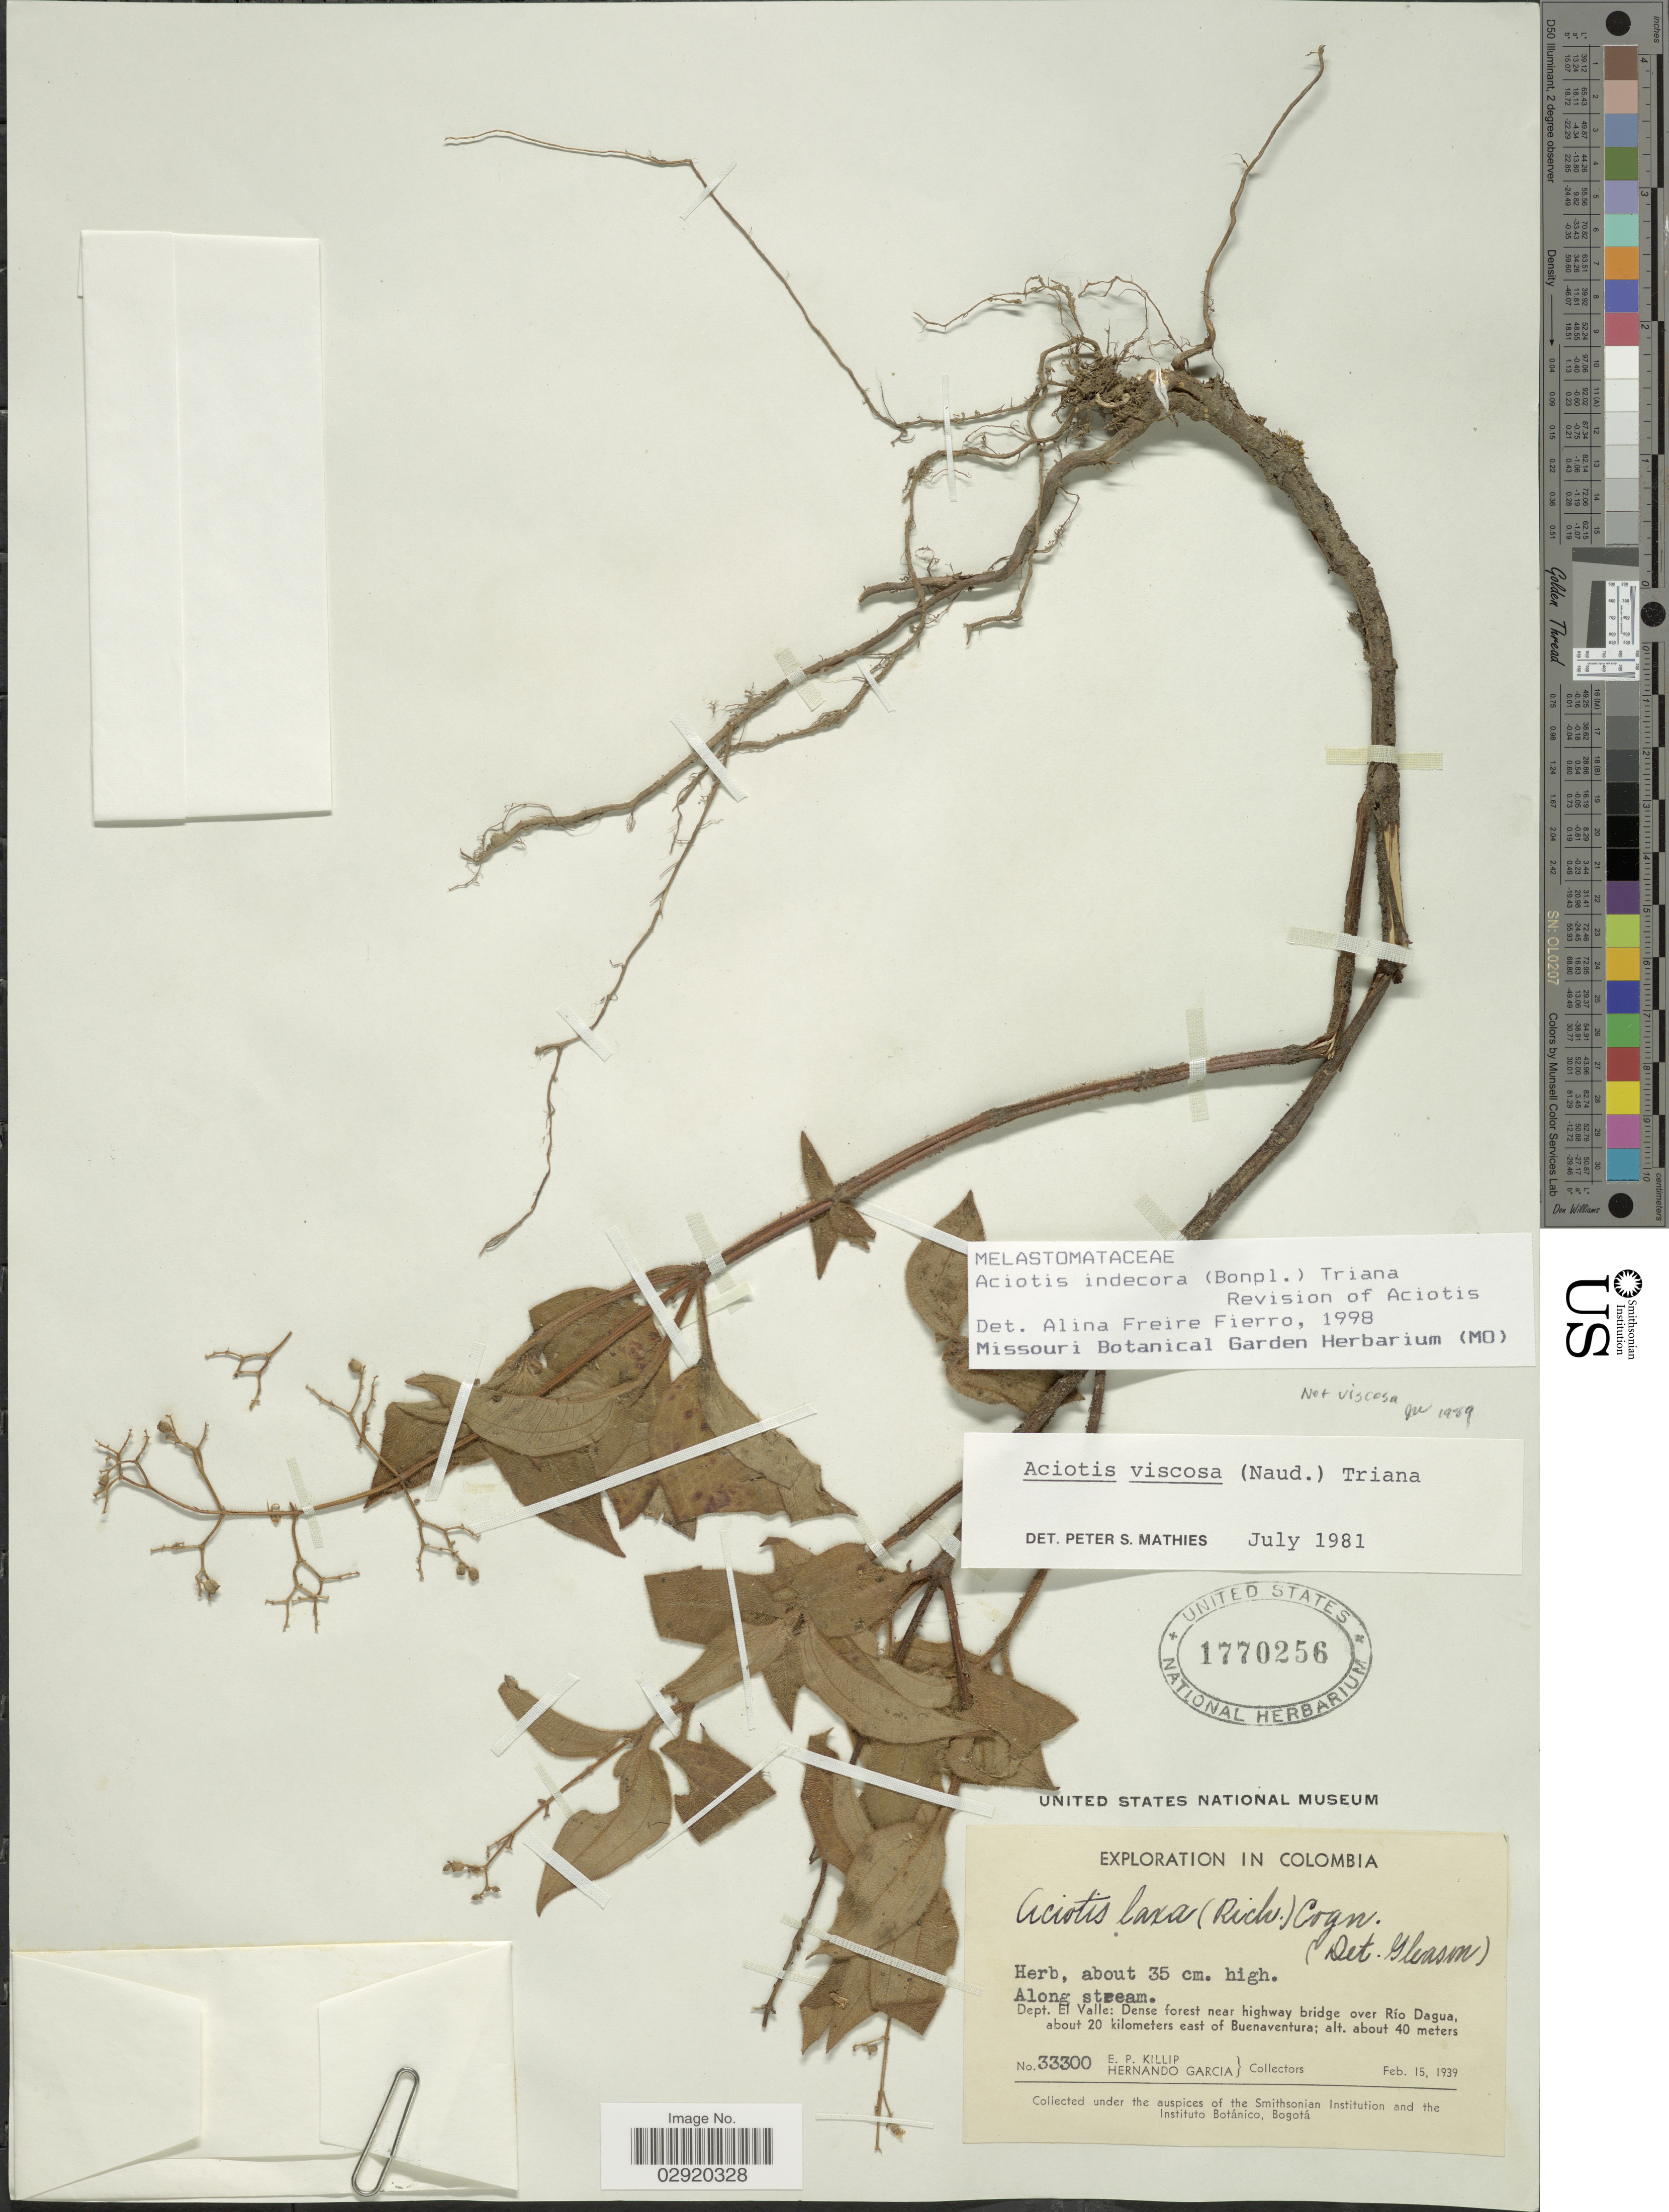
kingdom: Plantae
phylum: Tracheophyta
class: Magnoliopsida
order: Myrtales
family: Melastomataceae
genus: Aciotis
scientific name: Aciotis indecora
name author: (Bonpl.) Triana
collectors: E. P. Killip & H. Garcia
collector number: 33300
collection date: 1939-02-15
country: Colombia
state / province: Valle del Cauca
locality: Dept. El Valle: Dense forest near highway bridge over Río Dagua, about 20 kilometers east of Buenaventura.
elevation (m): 40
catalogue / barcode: US 1770256